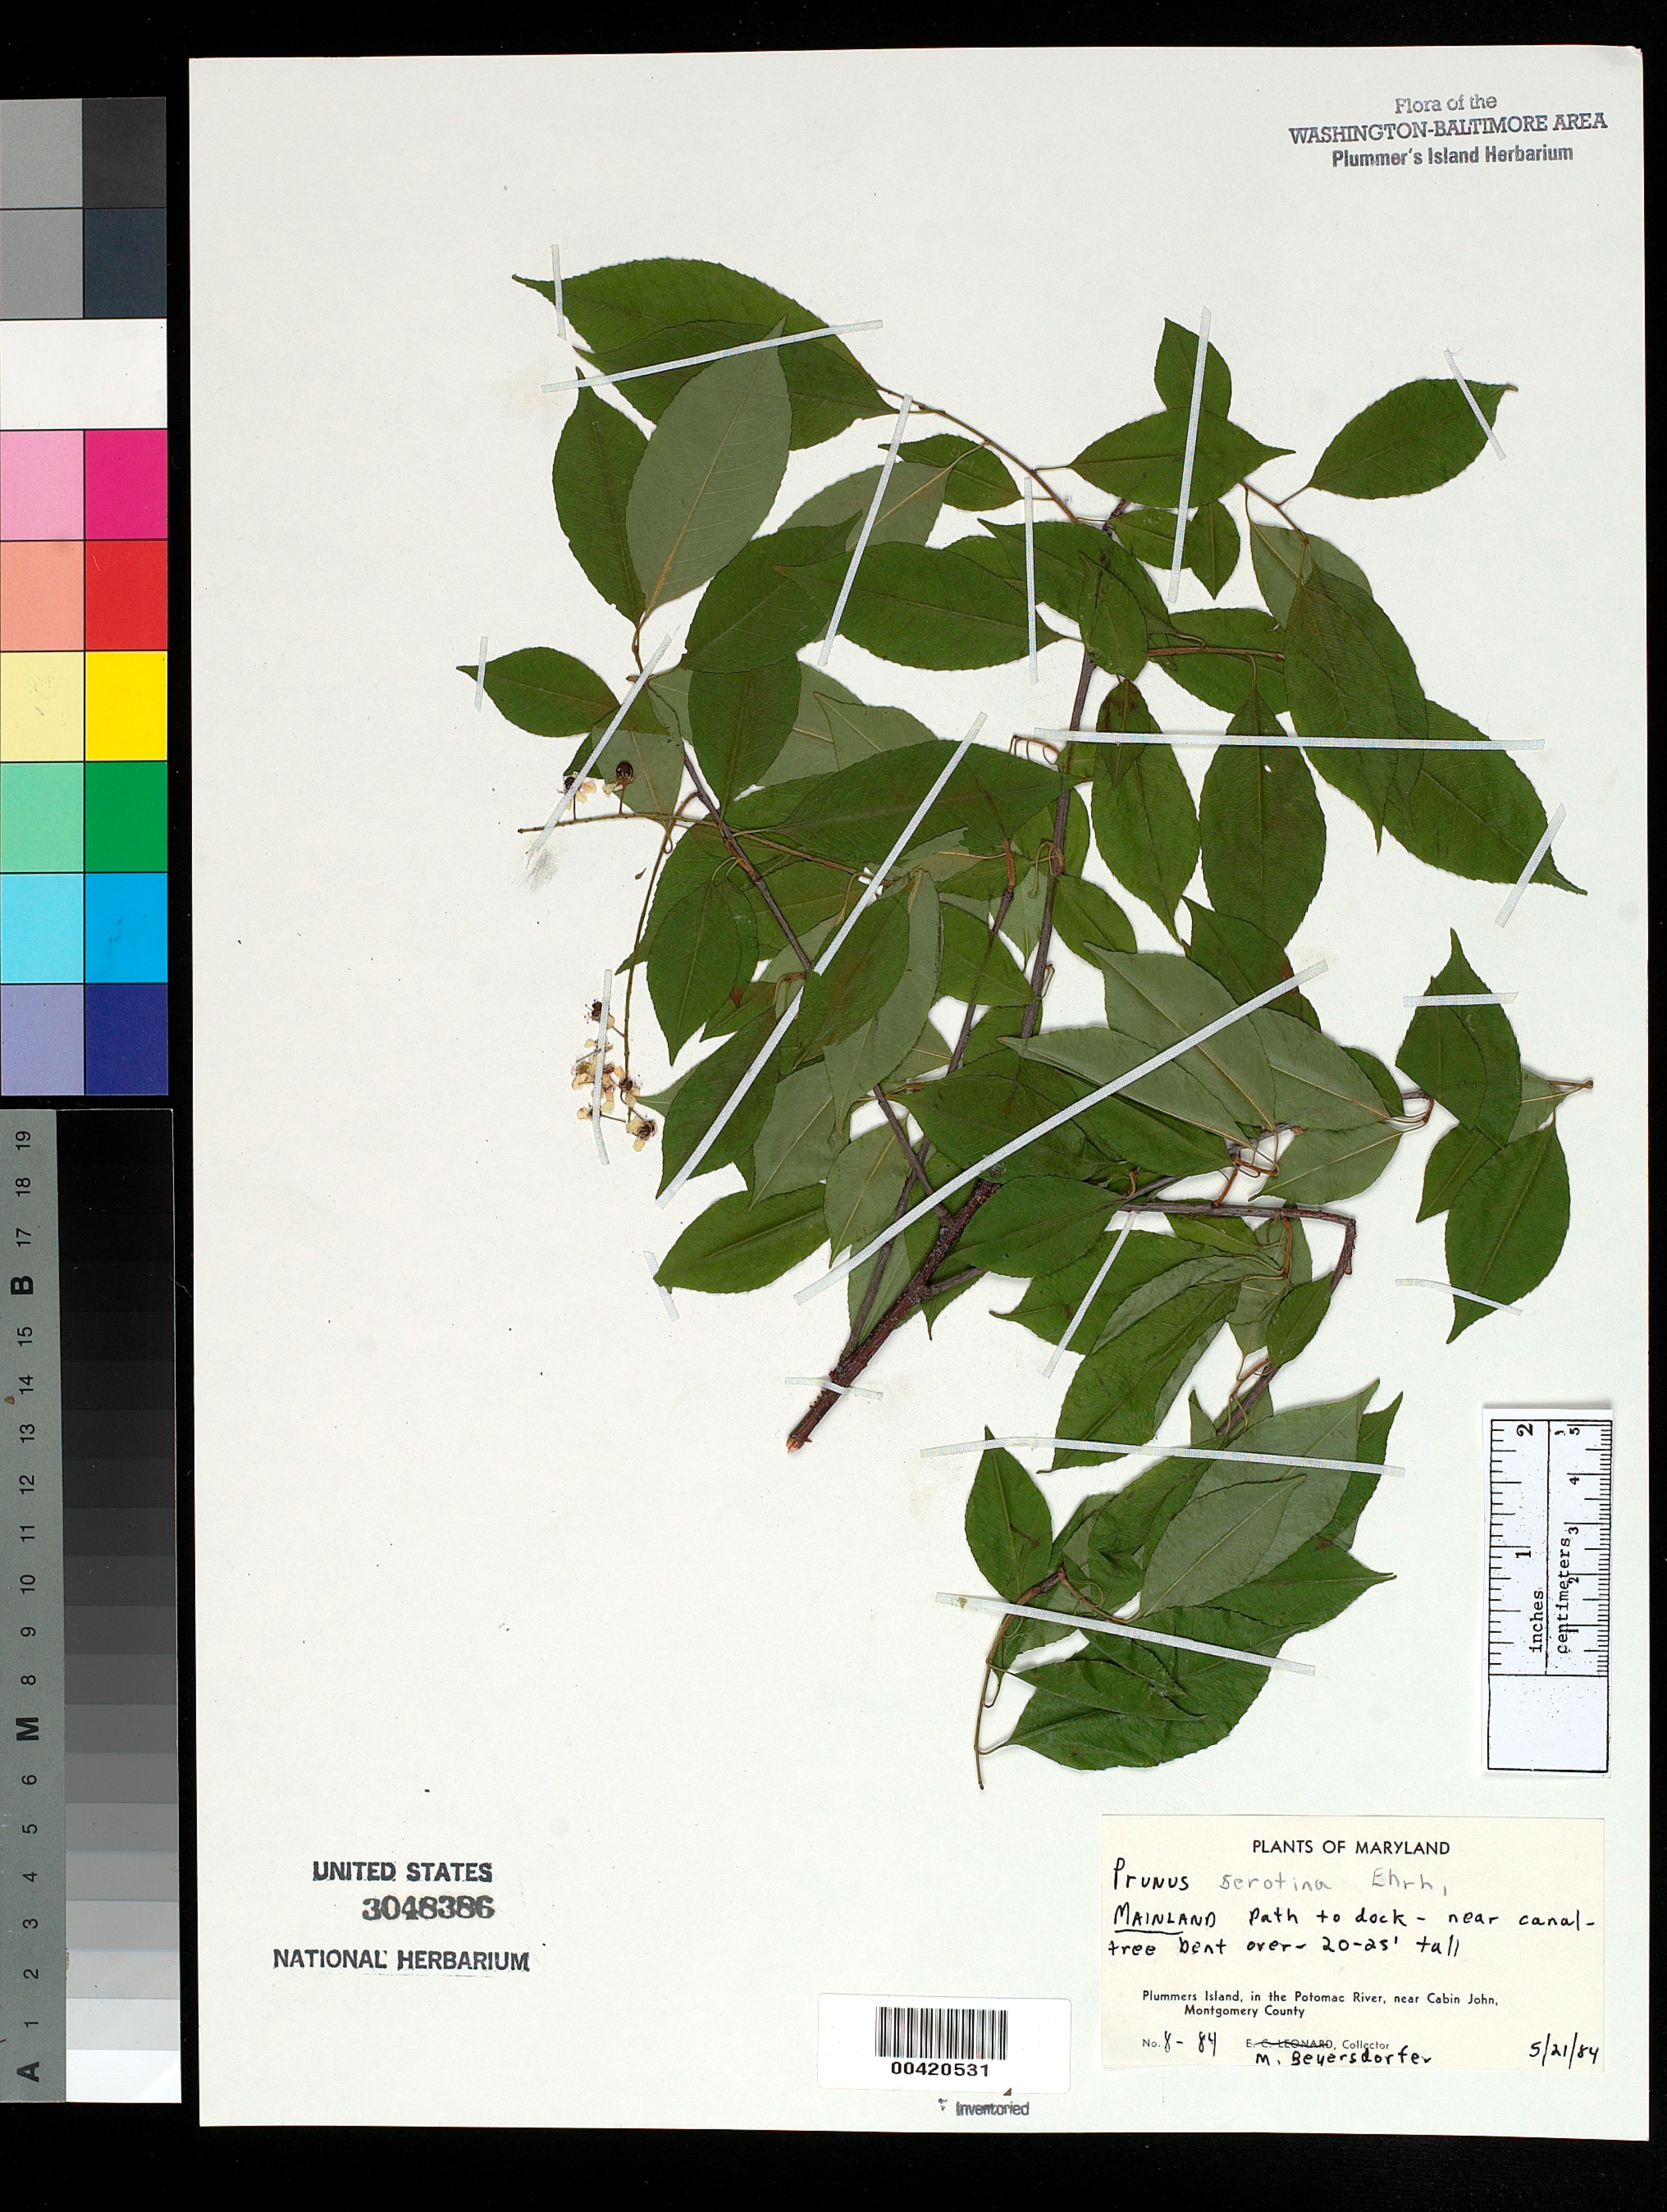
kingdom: Plantae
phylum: Tracheophyta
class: Magnoliopsida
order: Rosales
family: Rosaceae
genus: Prunus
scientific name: Prunus serotina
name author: Ehrh.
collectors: M. Beyersdorfer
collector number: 8-84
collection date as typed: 21 May 1984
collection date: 1984-05-21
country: United States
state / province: Maryland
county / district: Montgomery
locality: Plummer's Island; Mainland, path to dock - near Canal C. & O. Canal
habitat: Near canal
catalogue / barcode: US 3048386